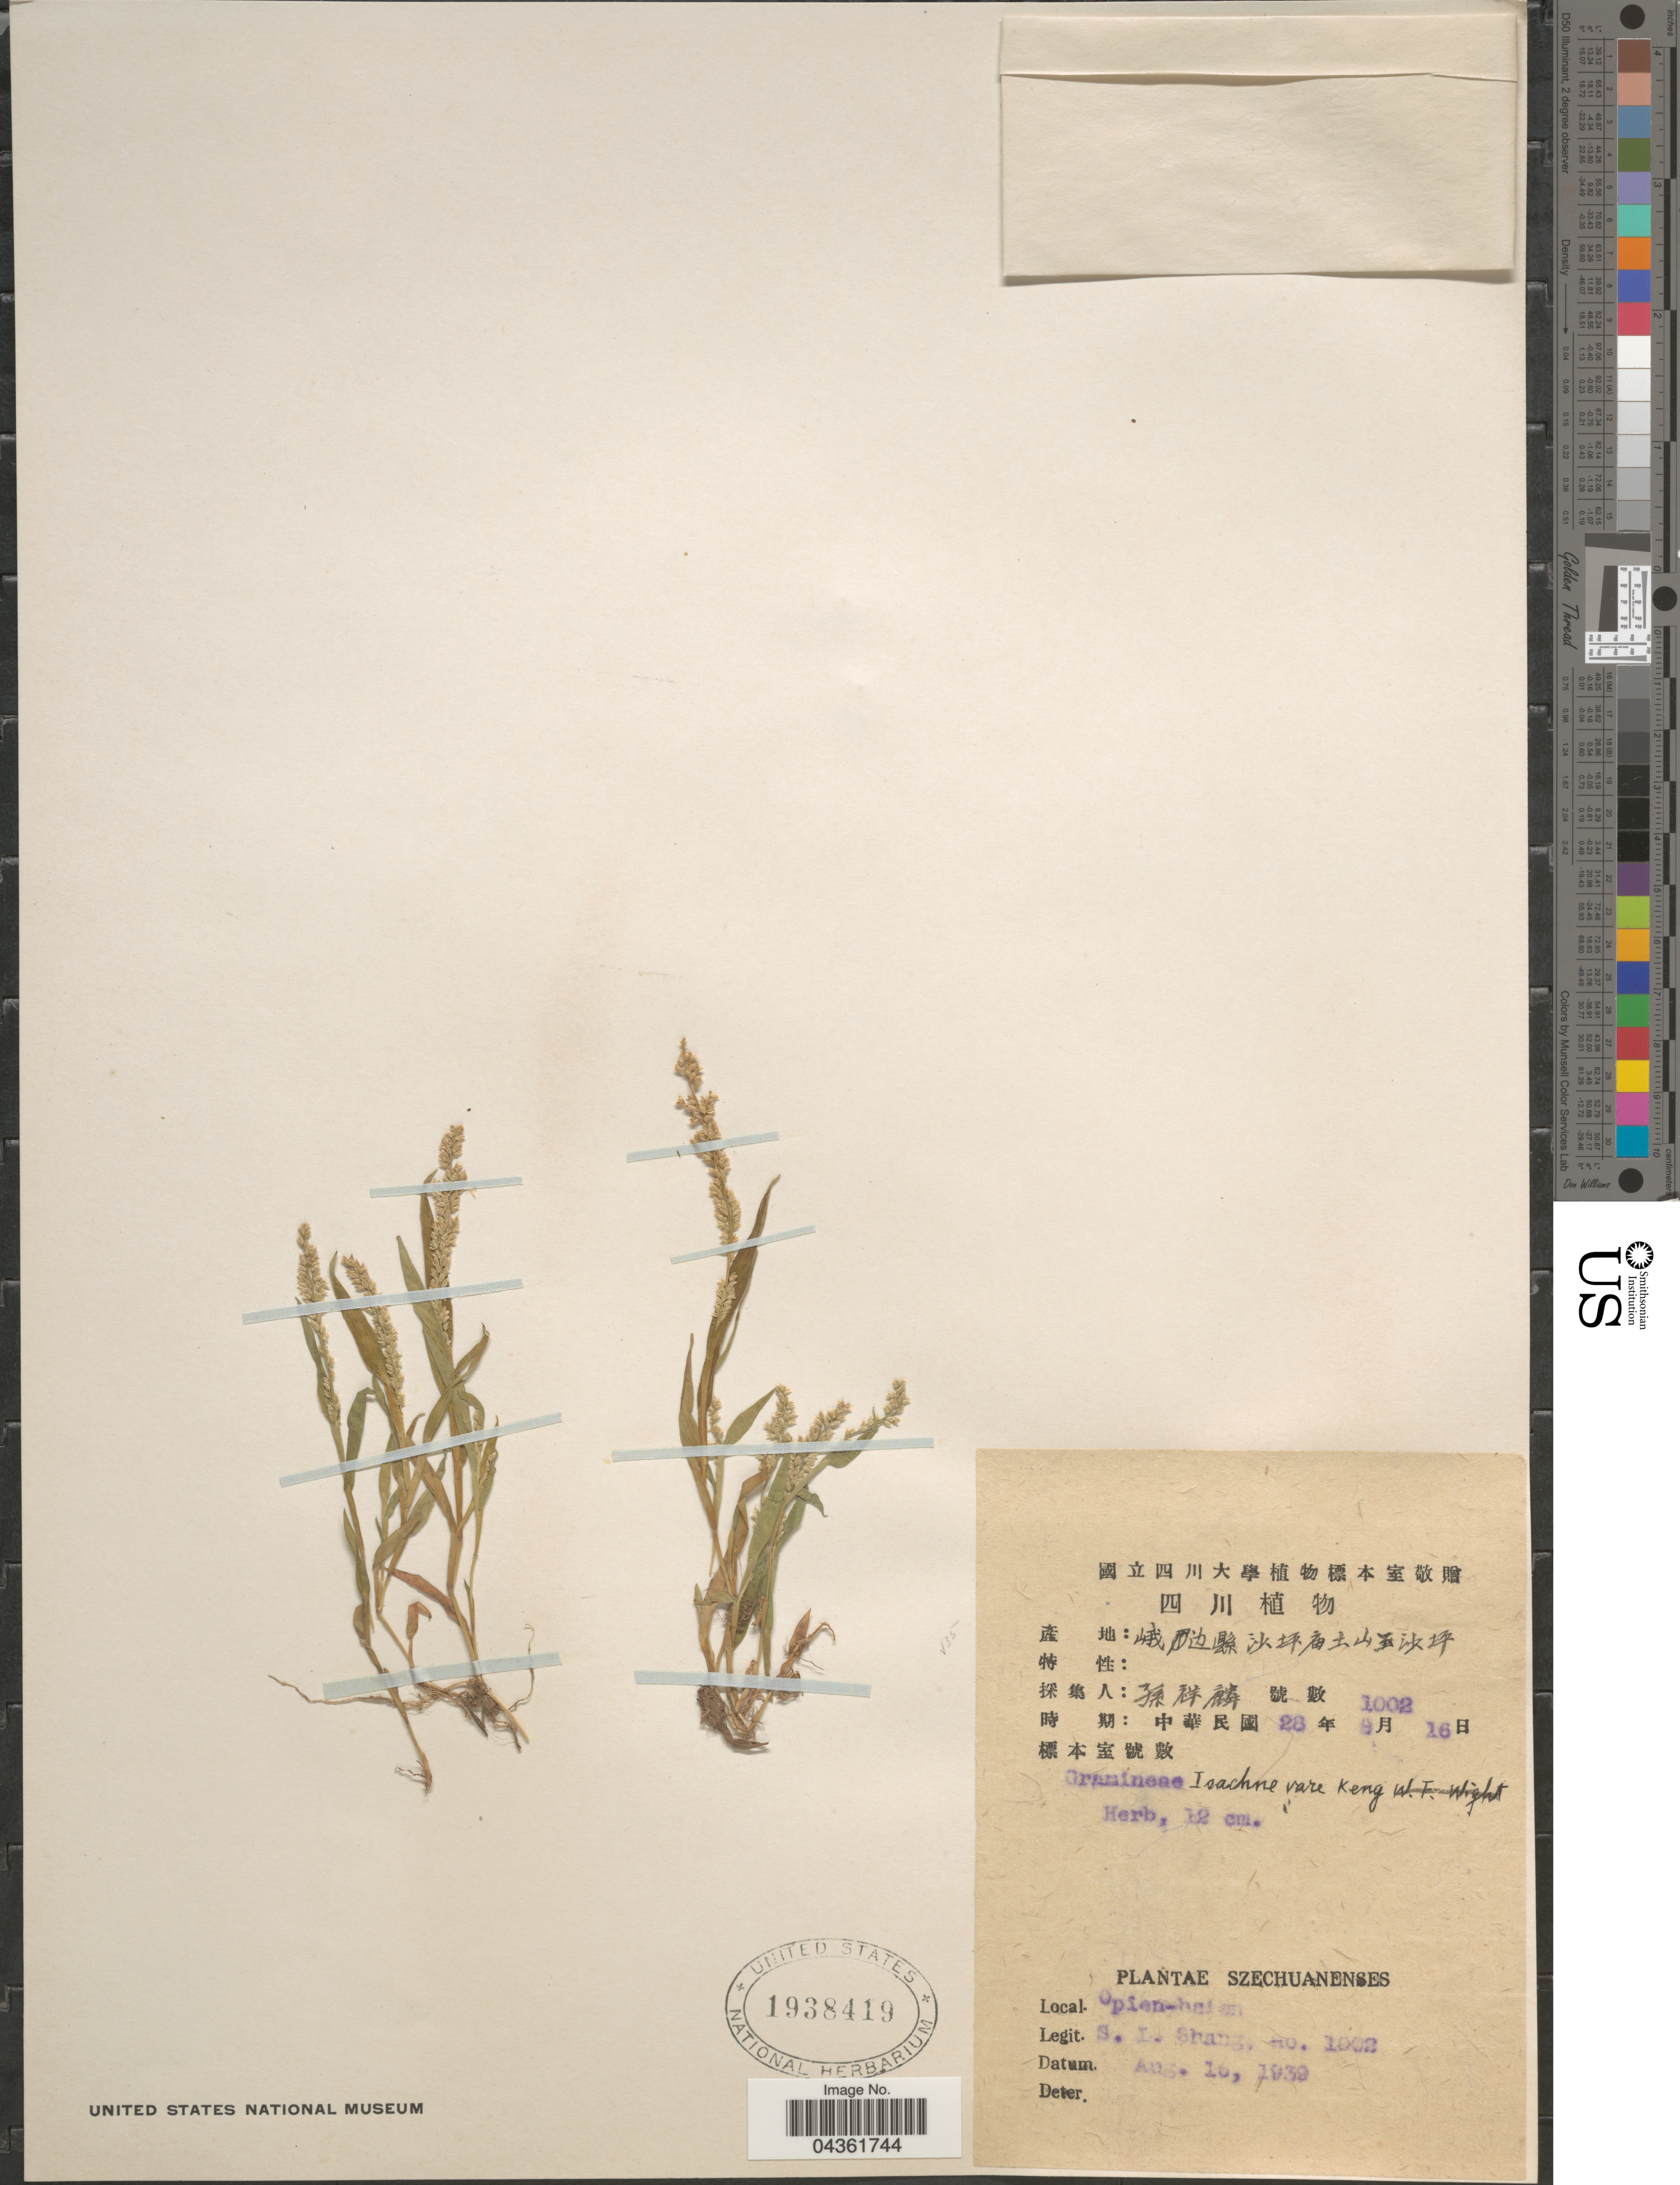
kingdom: Plantae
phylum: Tracheophyta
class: Liliopsida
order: Poales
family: Poaceae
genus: Isachne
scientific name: Isachne sp.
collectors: S. Shang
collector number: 1002*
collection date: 1939-08-16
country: China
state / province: Sichuan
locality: Szechuanenses. Opien-hsien.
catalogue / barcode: US 1938419